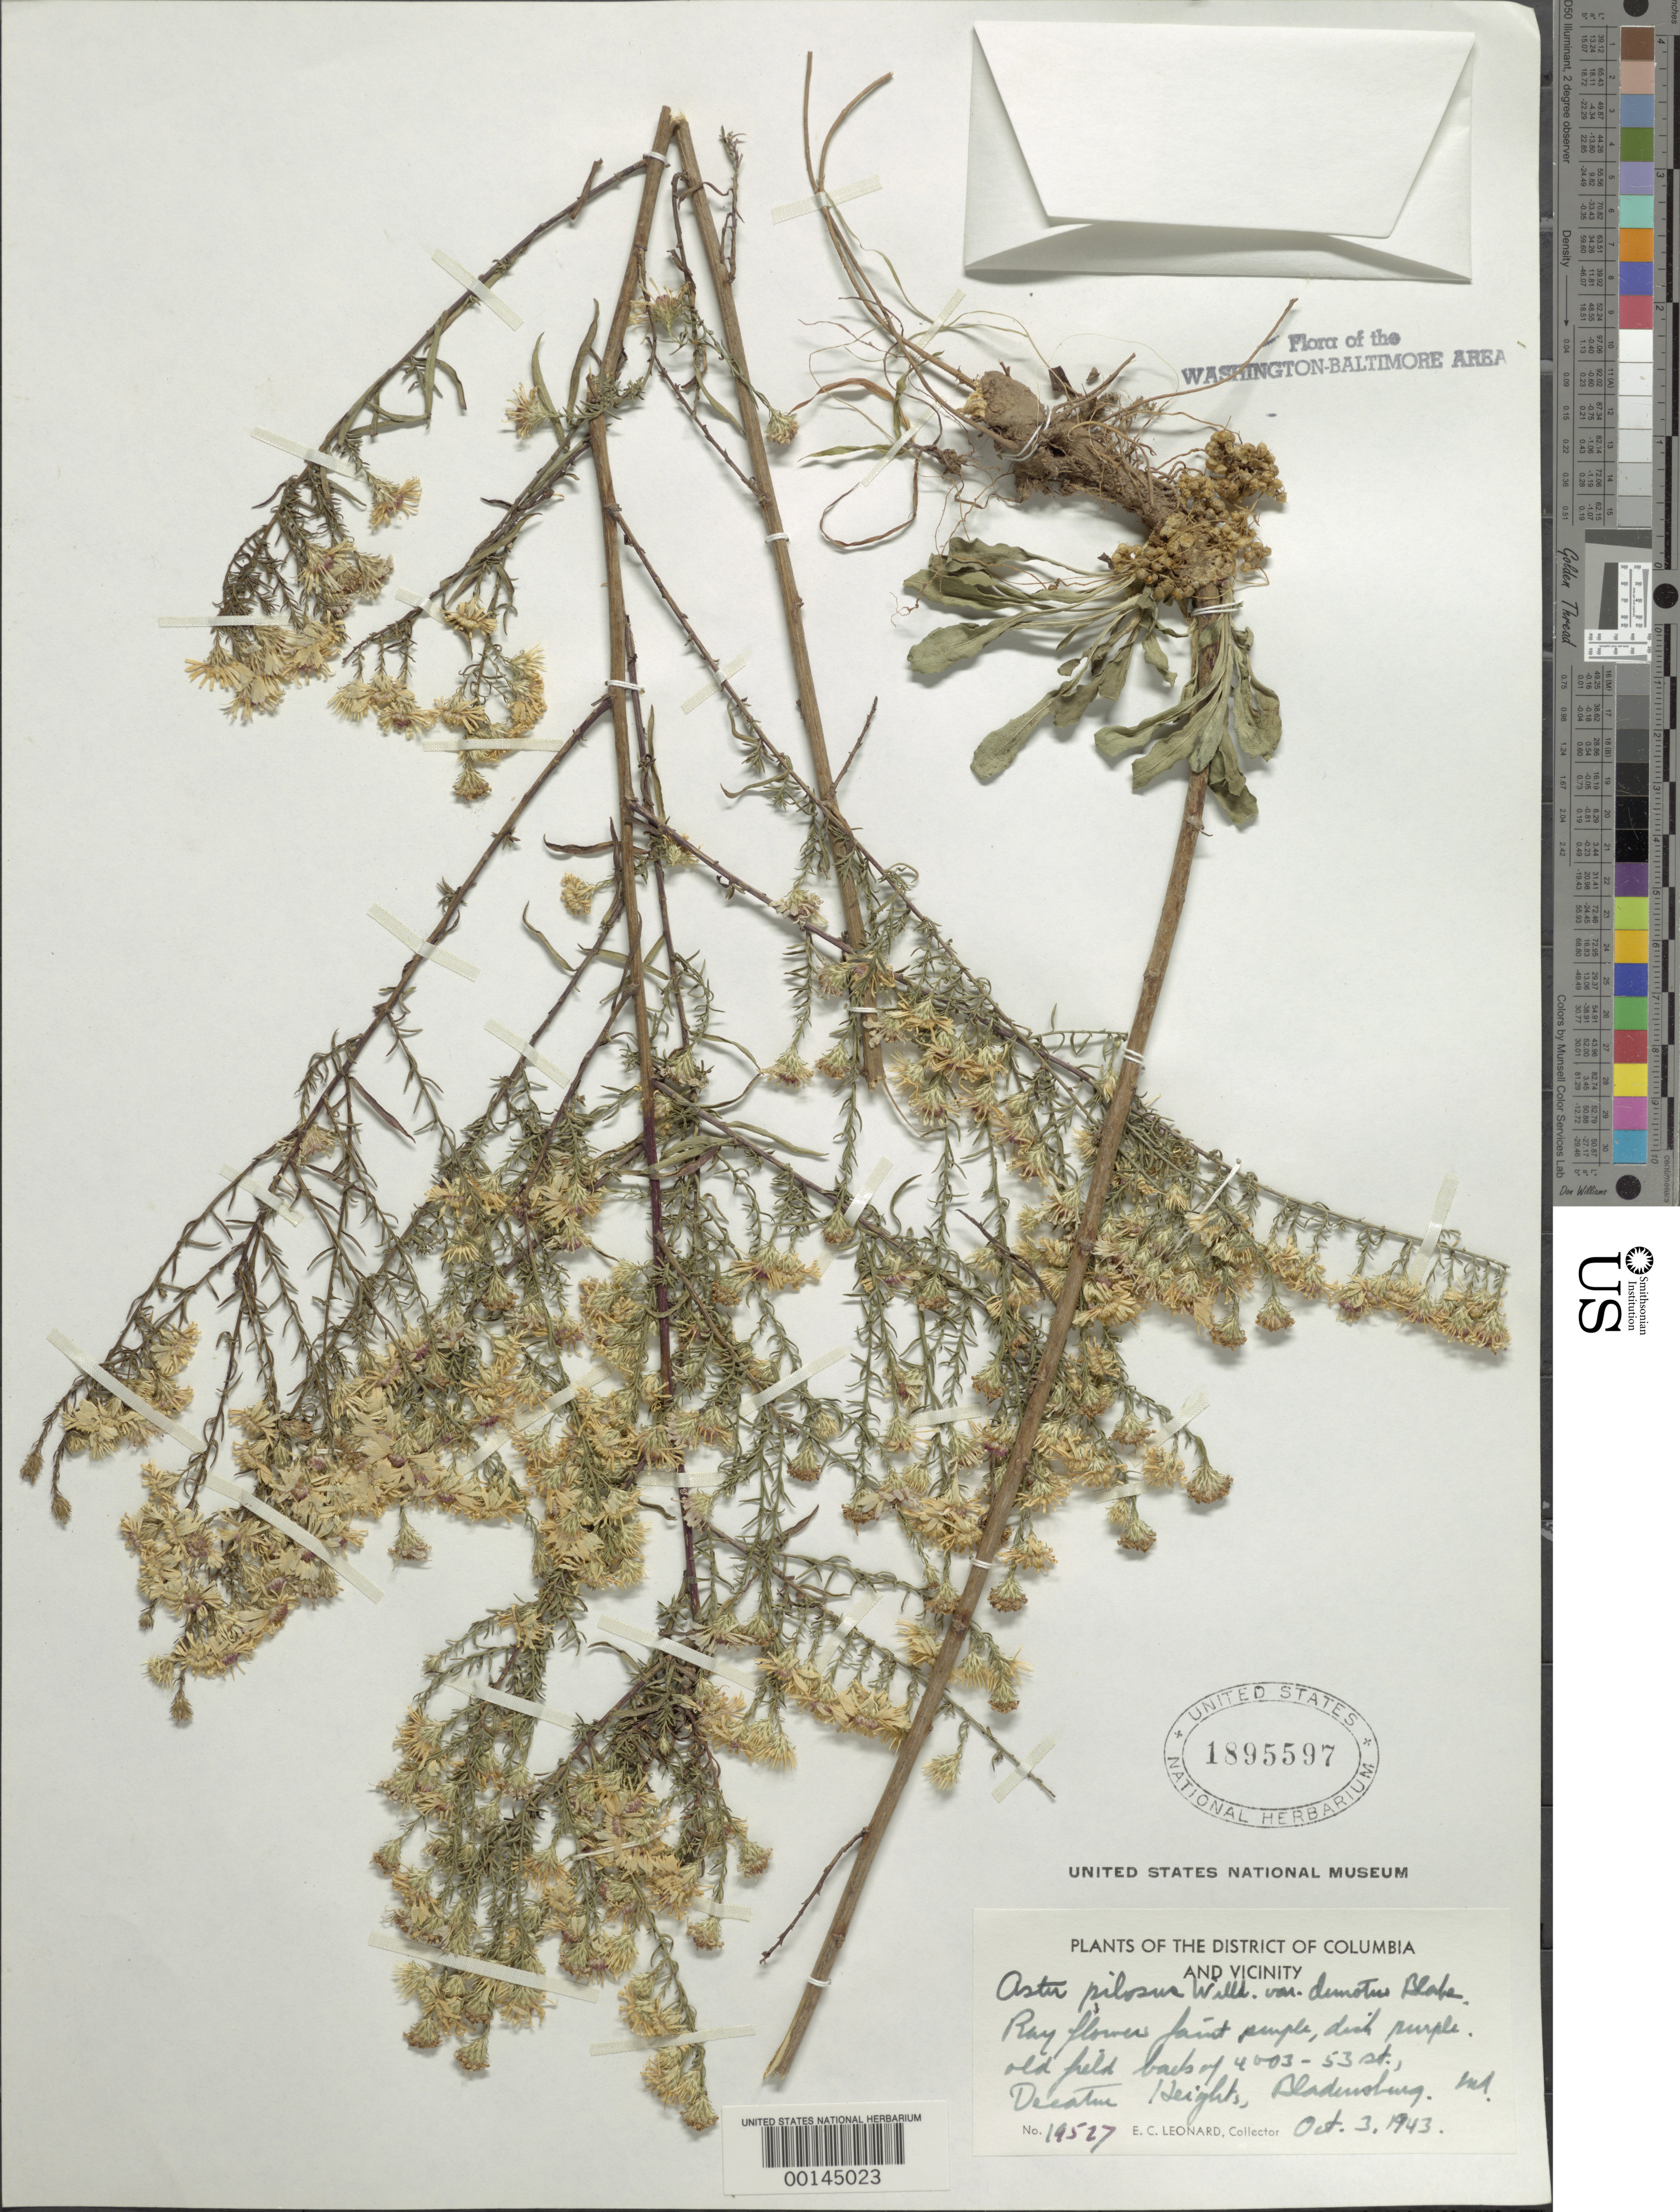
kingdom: Plantae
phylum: Tracheophyta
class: Magnoliopsida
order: Asterales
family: Asteraceae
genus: Symphyotrichum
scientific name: Symphyotrichum pilosum var. pringlei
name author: (A. Gray) G.L. Nesom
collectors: E. C. Leonard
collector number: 19527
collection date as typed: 03 Oct 1943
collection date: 1943-10-03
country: United States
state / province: Maryland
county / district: Prince George's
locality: Decatur Heights, Bladensburg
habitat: Old field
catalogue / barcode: US 1895597